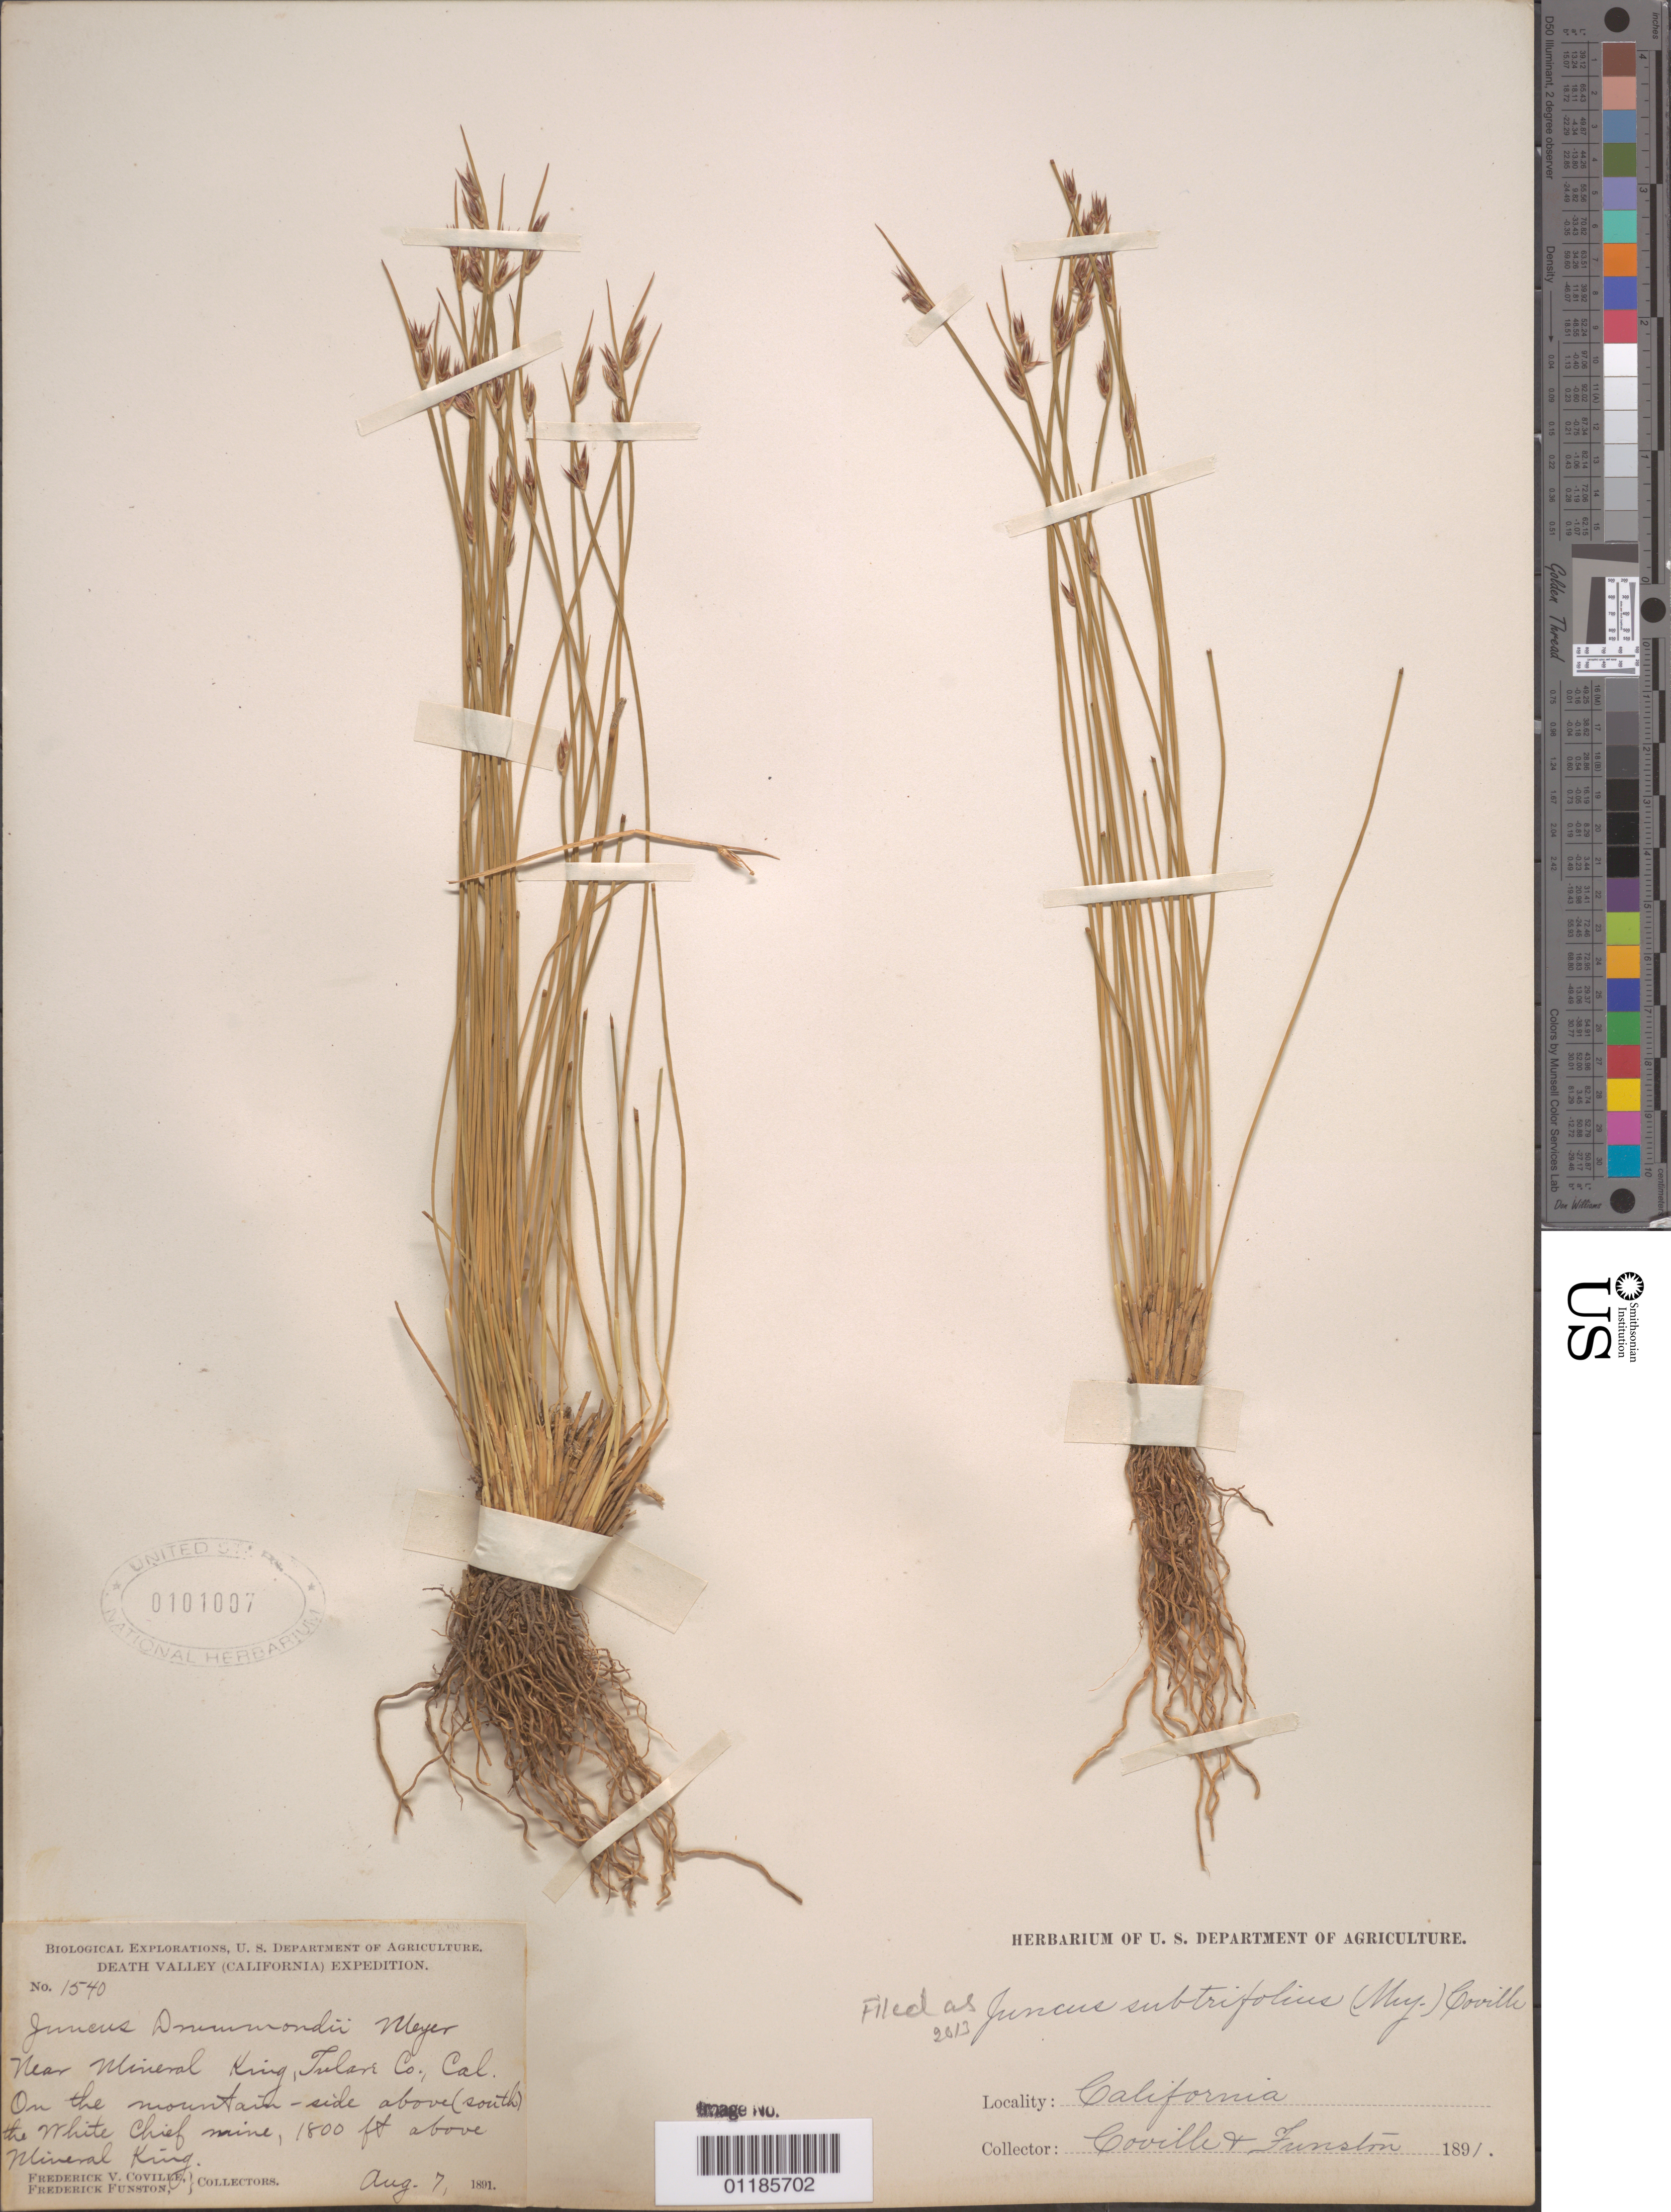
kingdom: Plantae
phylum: Tracheophyta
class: Liliopsida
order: Poales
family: Juncaceae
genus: Juncus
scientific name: Juncus subtriflorus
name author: (E. Mey.) Coville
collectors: F. V. Coville & F. Funston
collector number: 1540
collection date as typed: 07 Aug 1891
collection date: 1891-08-07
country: United States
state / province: California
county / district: Tulare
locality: Near Mineral King, on the mountain-side above the White Chief Mine.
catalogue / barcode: US 101007